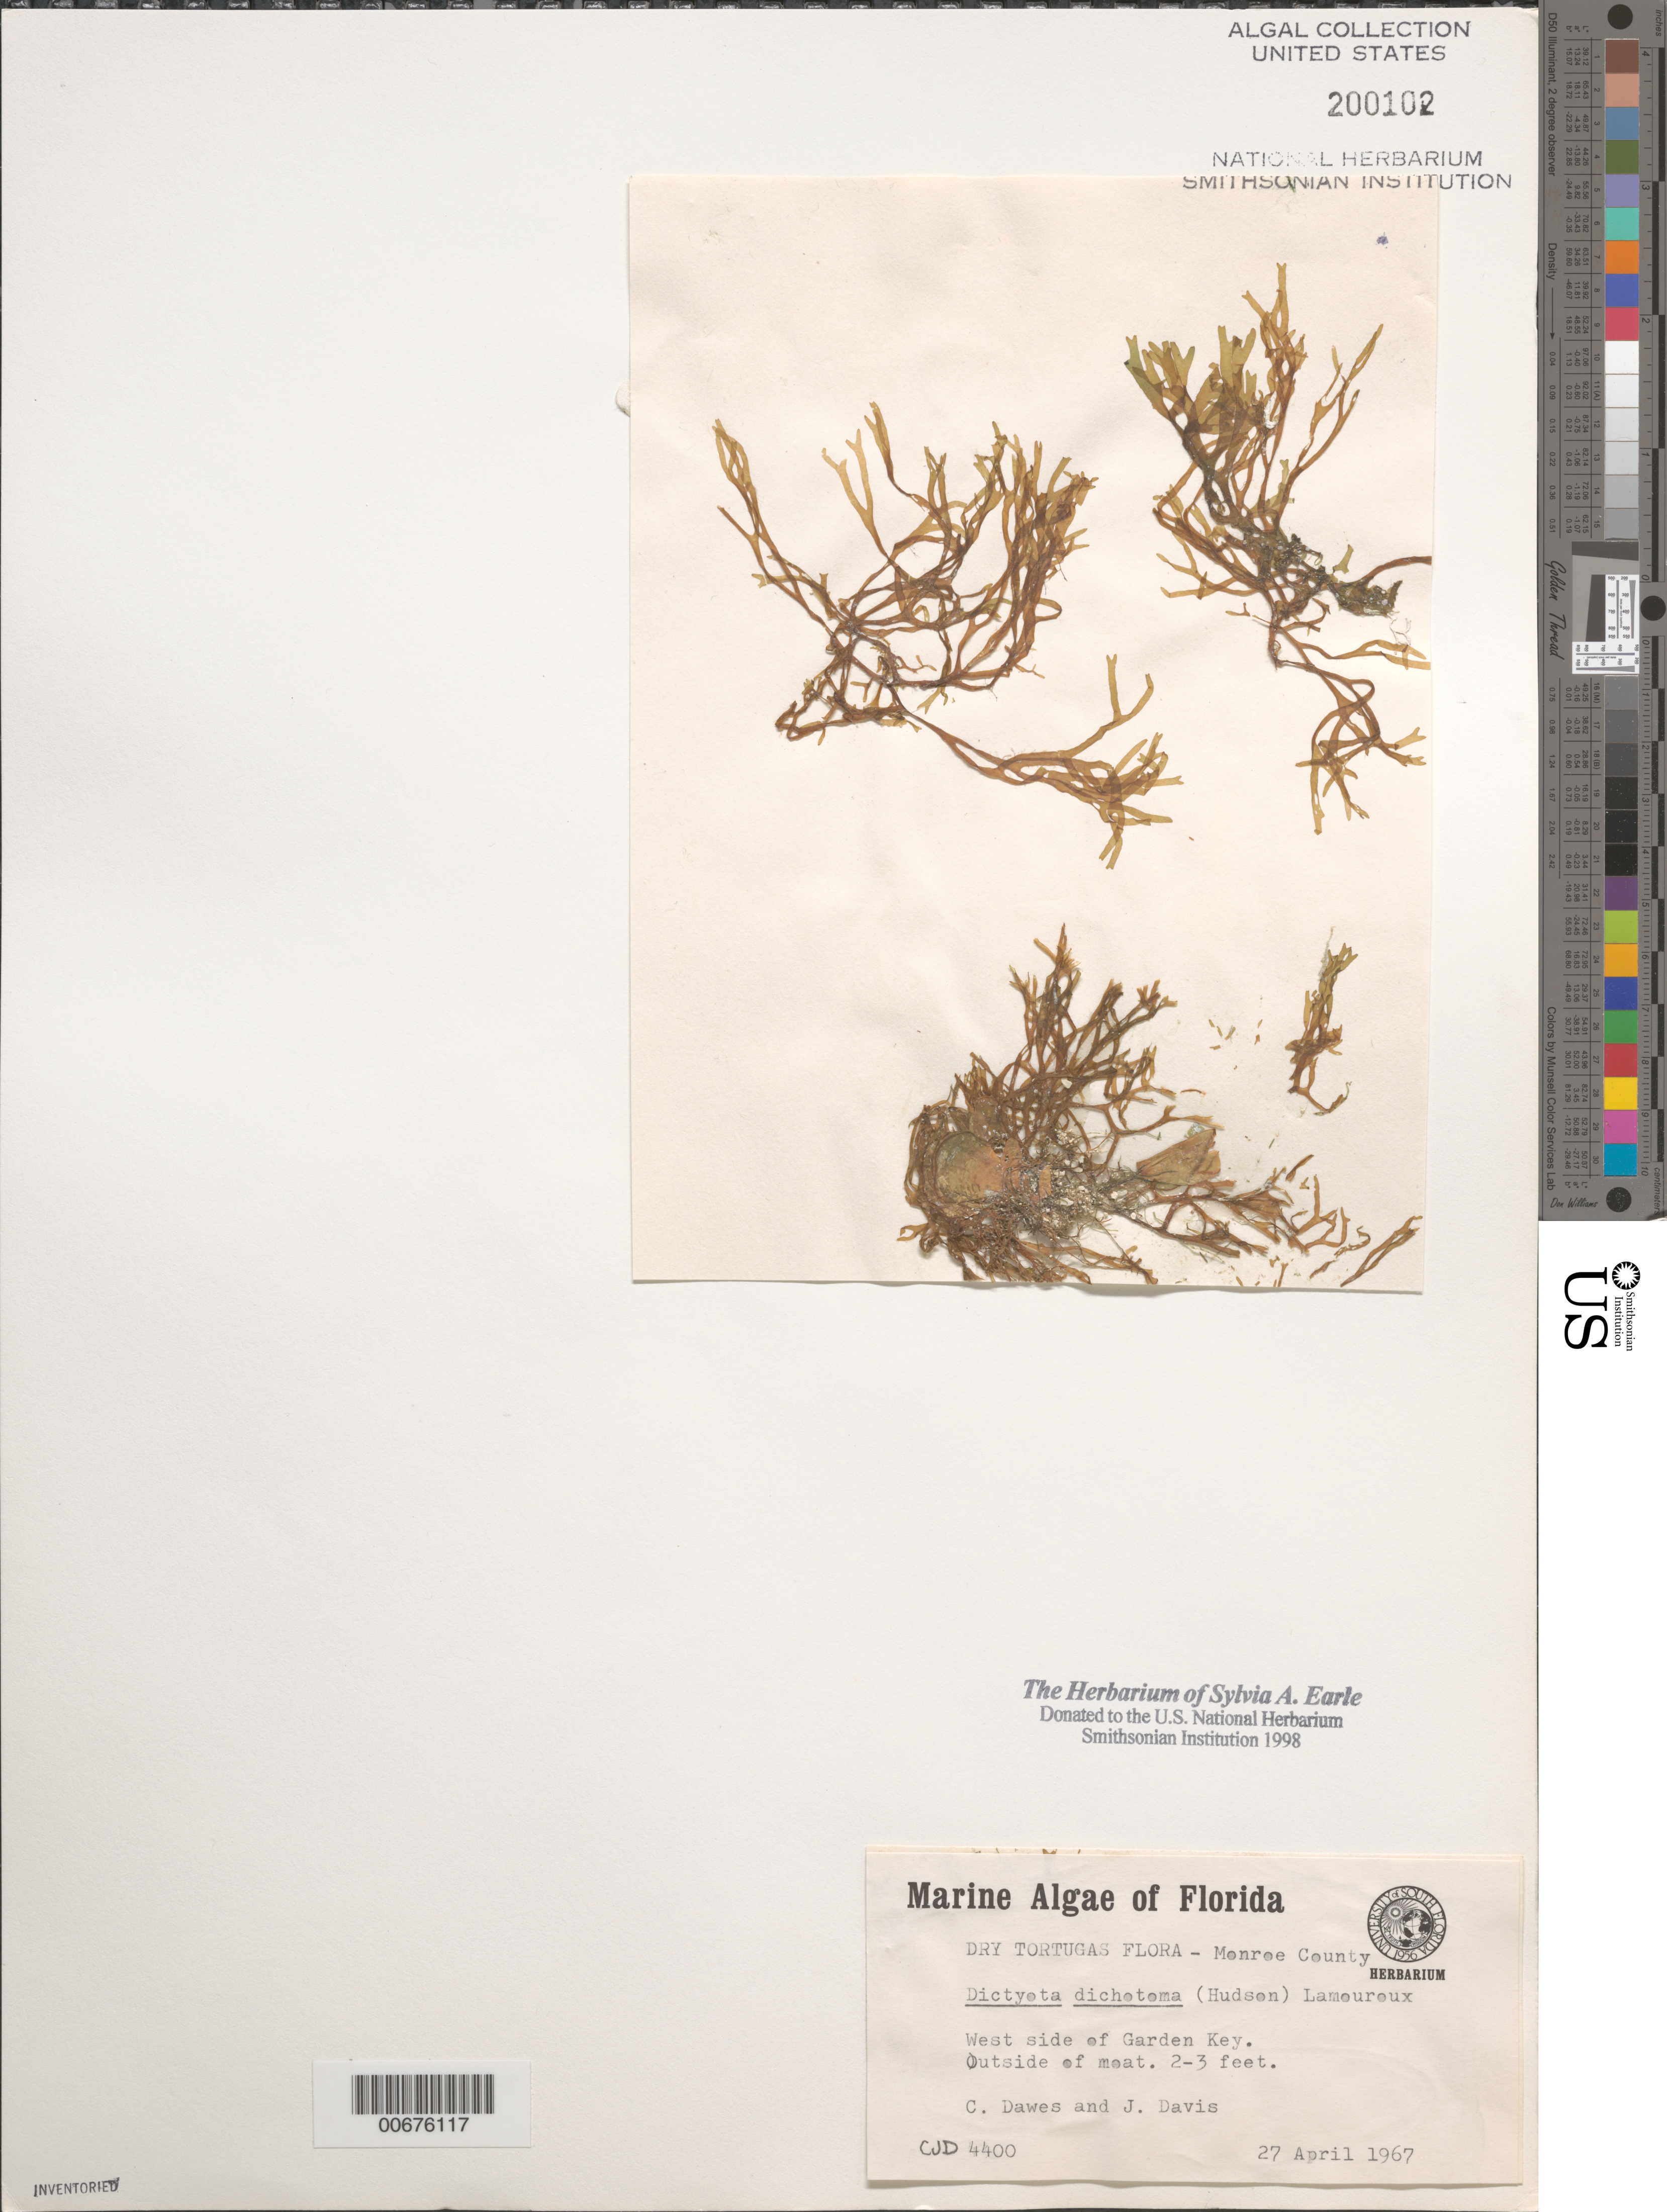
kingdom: Chromista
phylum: Ochrophyta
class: Phaeophyceae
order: Dictyotales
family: Dictyotaceae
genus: Dictyota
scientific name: Dictyota dichotoma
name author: (Huds.) J.V.Lamouroux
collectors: C. Dawes & J. Davis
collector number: Cjd 4400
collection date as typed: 27 Apr 1967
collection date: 1967-04-27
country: United States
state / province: Florida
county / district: Monroe County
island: Garden Key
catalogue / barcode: US 200102